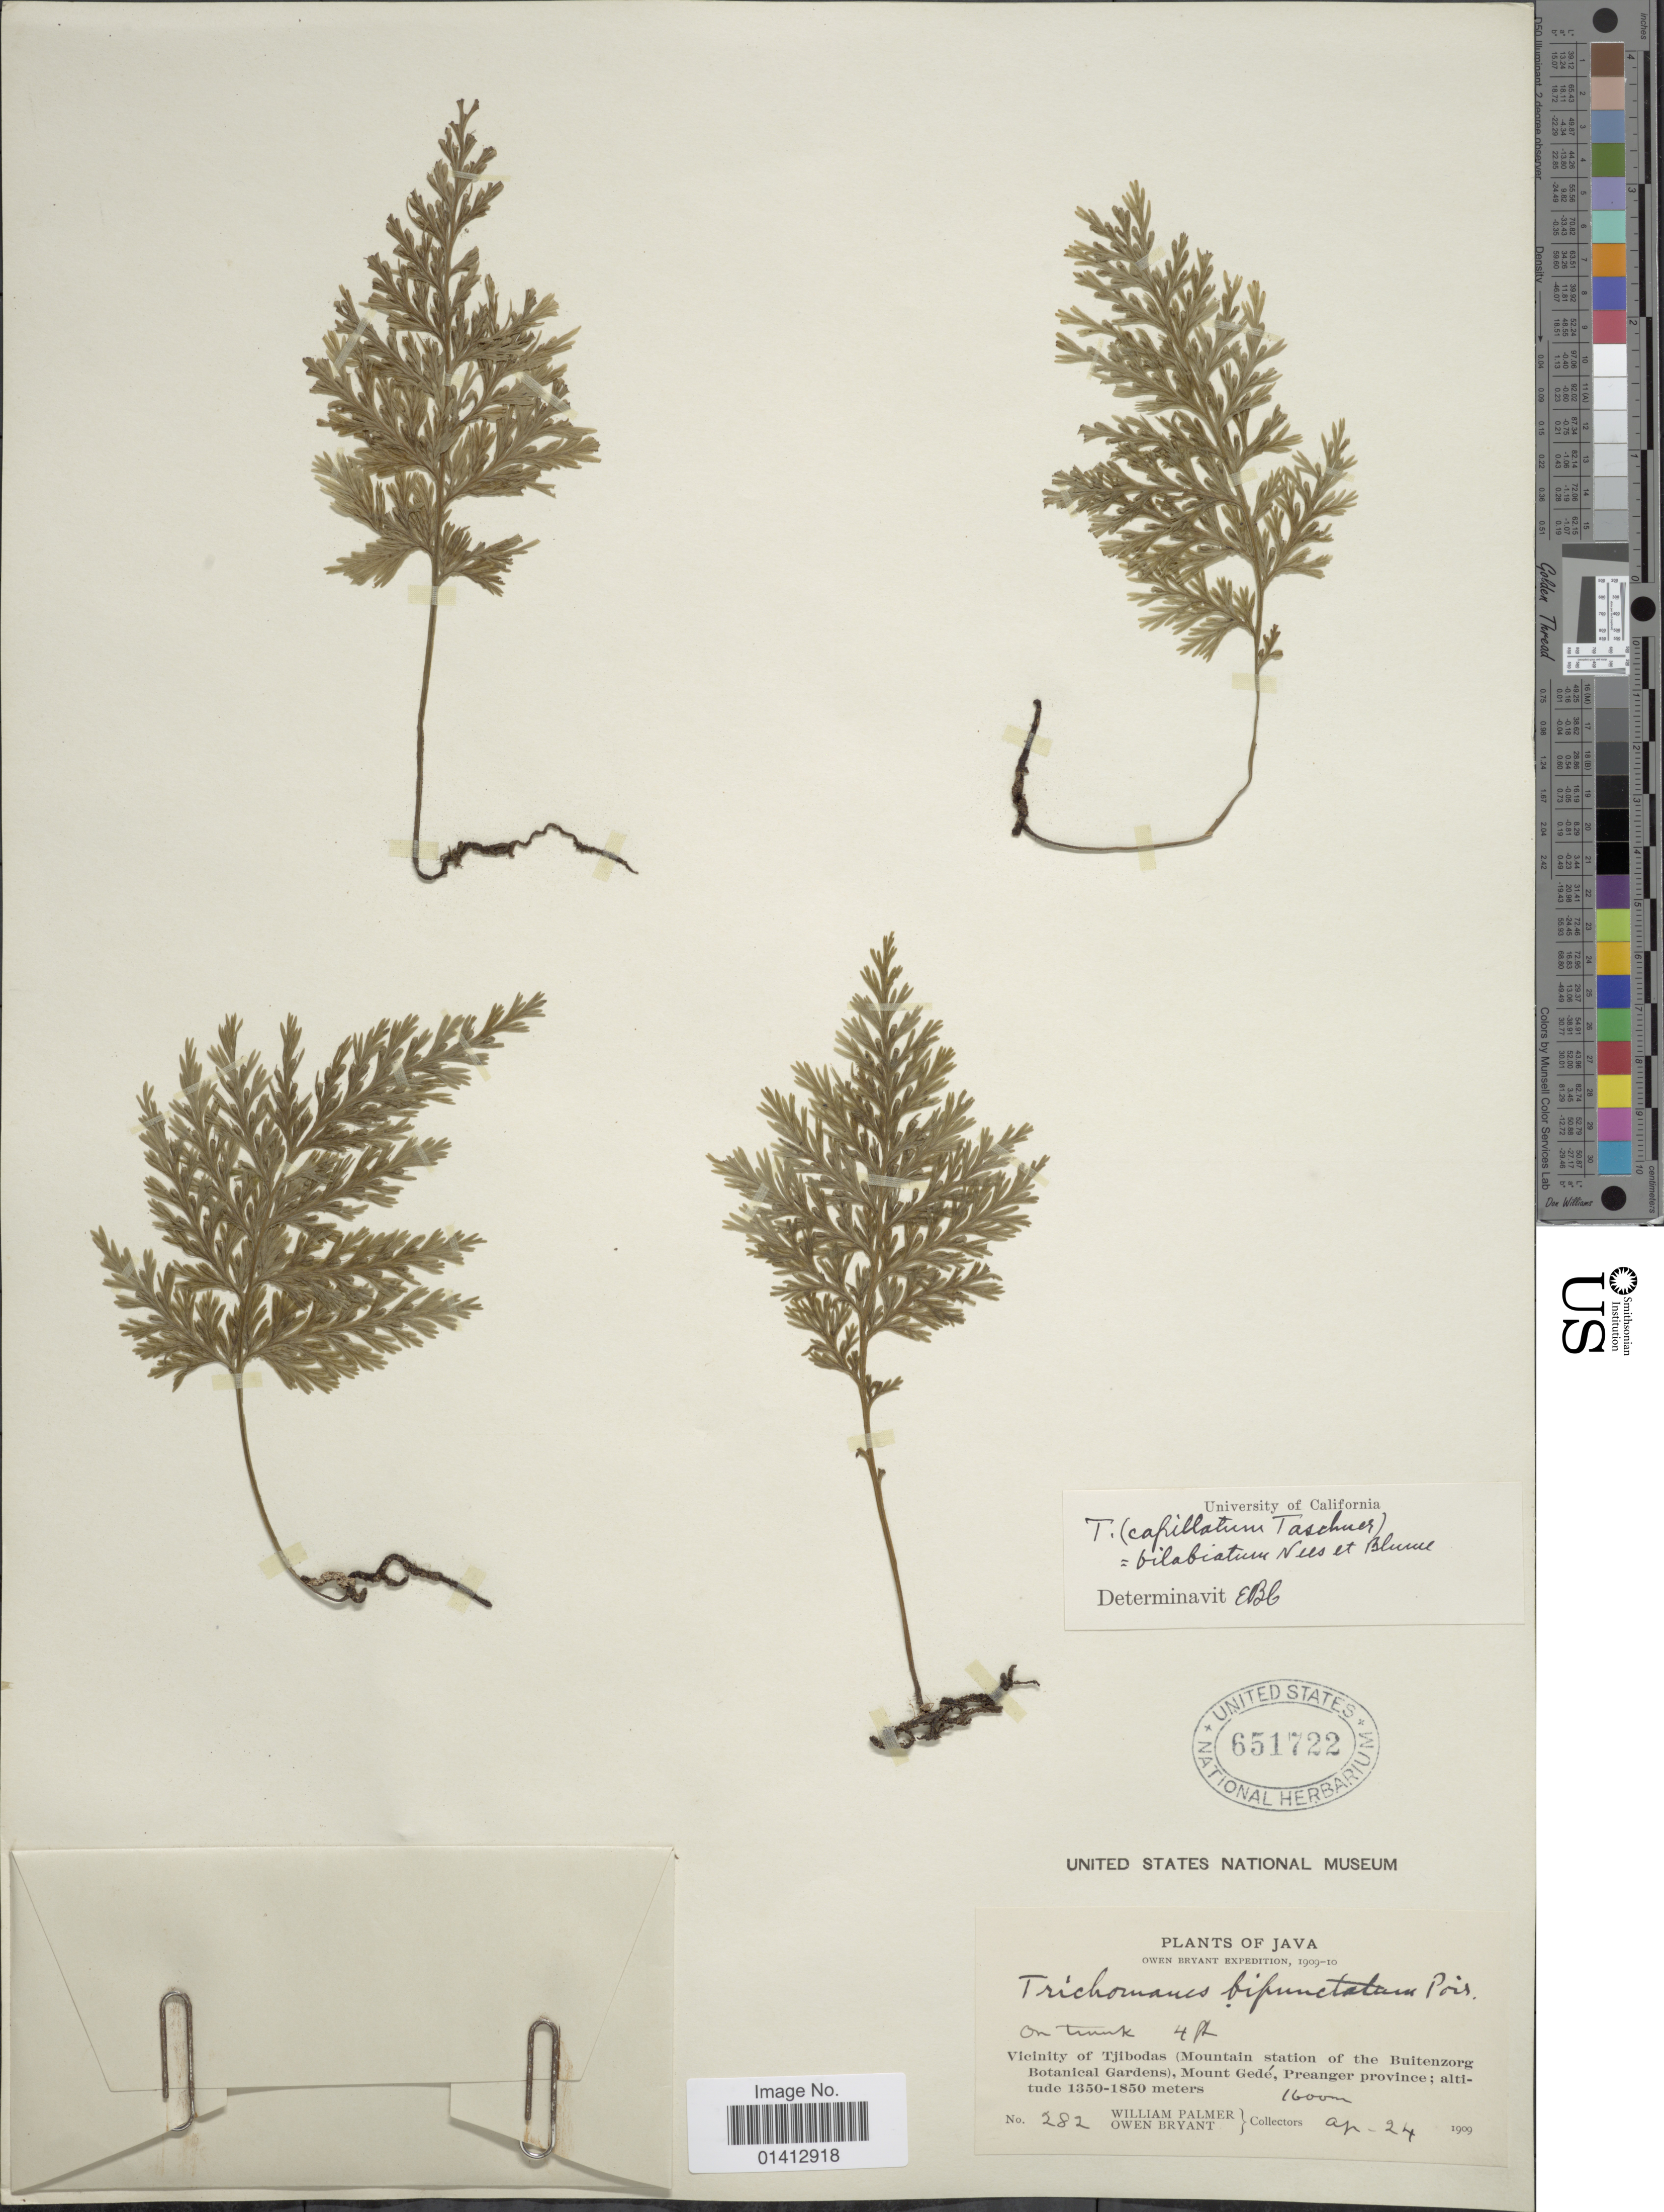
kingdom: Plantae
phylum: Tracheophyta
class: Polypodiopsida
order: Hymenophyllales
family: Hymenophyllaceae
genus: Crepidomanes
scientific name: Crepidomanes bilabiatum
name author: (Nees ex Blume) Copel.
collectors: W. Palmer & O. Bryant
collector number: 282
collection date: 1909-04-24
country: Indonesia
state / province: Java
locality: Vicinity of Tjibodas (Mountain station of the Buitenzorg Botanical Gardens), Mount Gedé, Preanger province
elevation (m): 1350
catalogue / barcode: US 651722